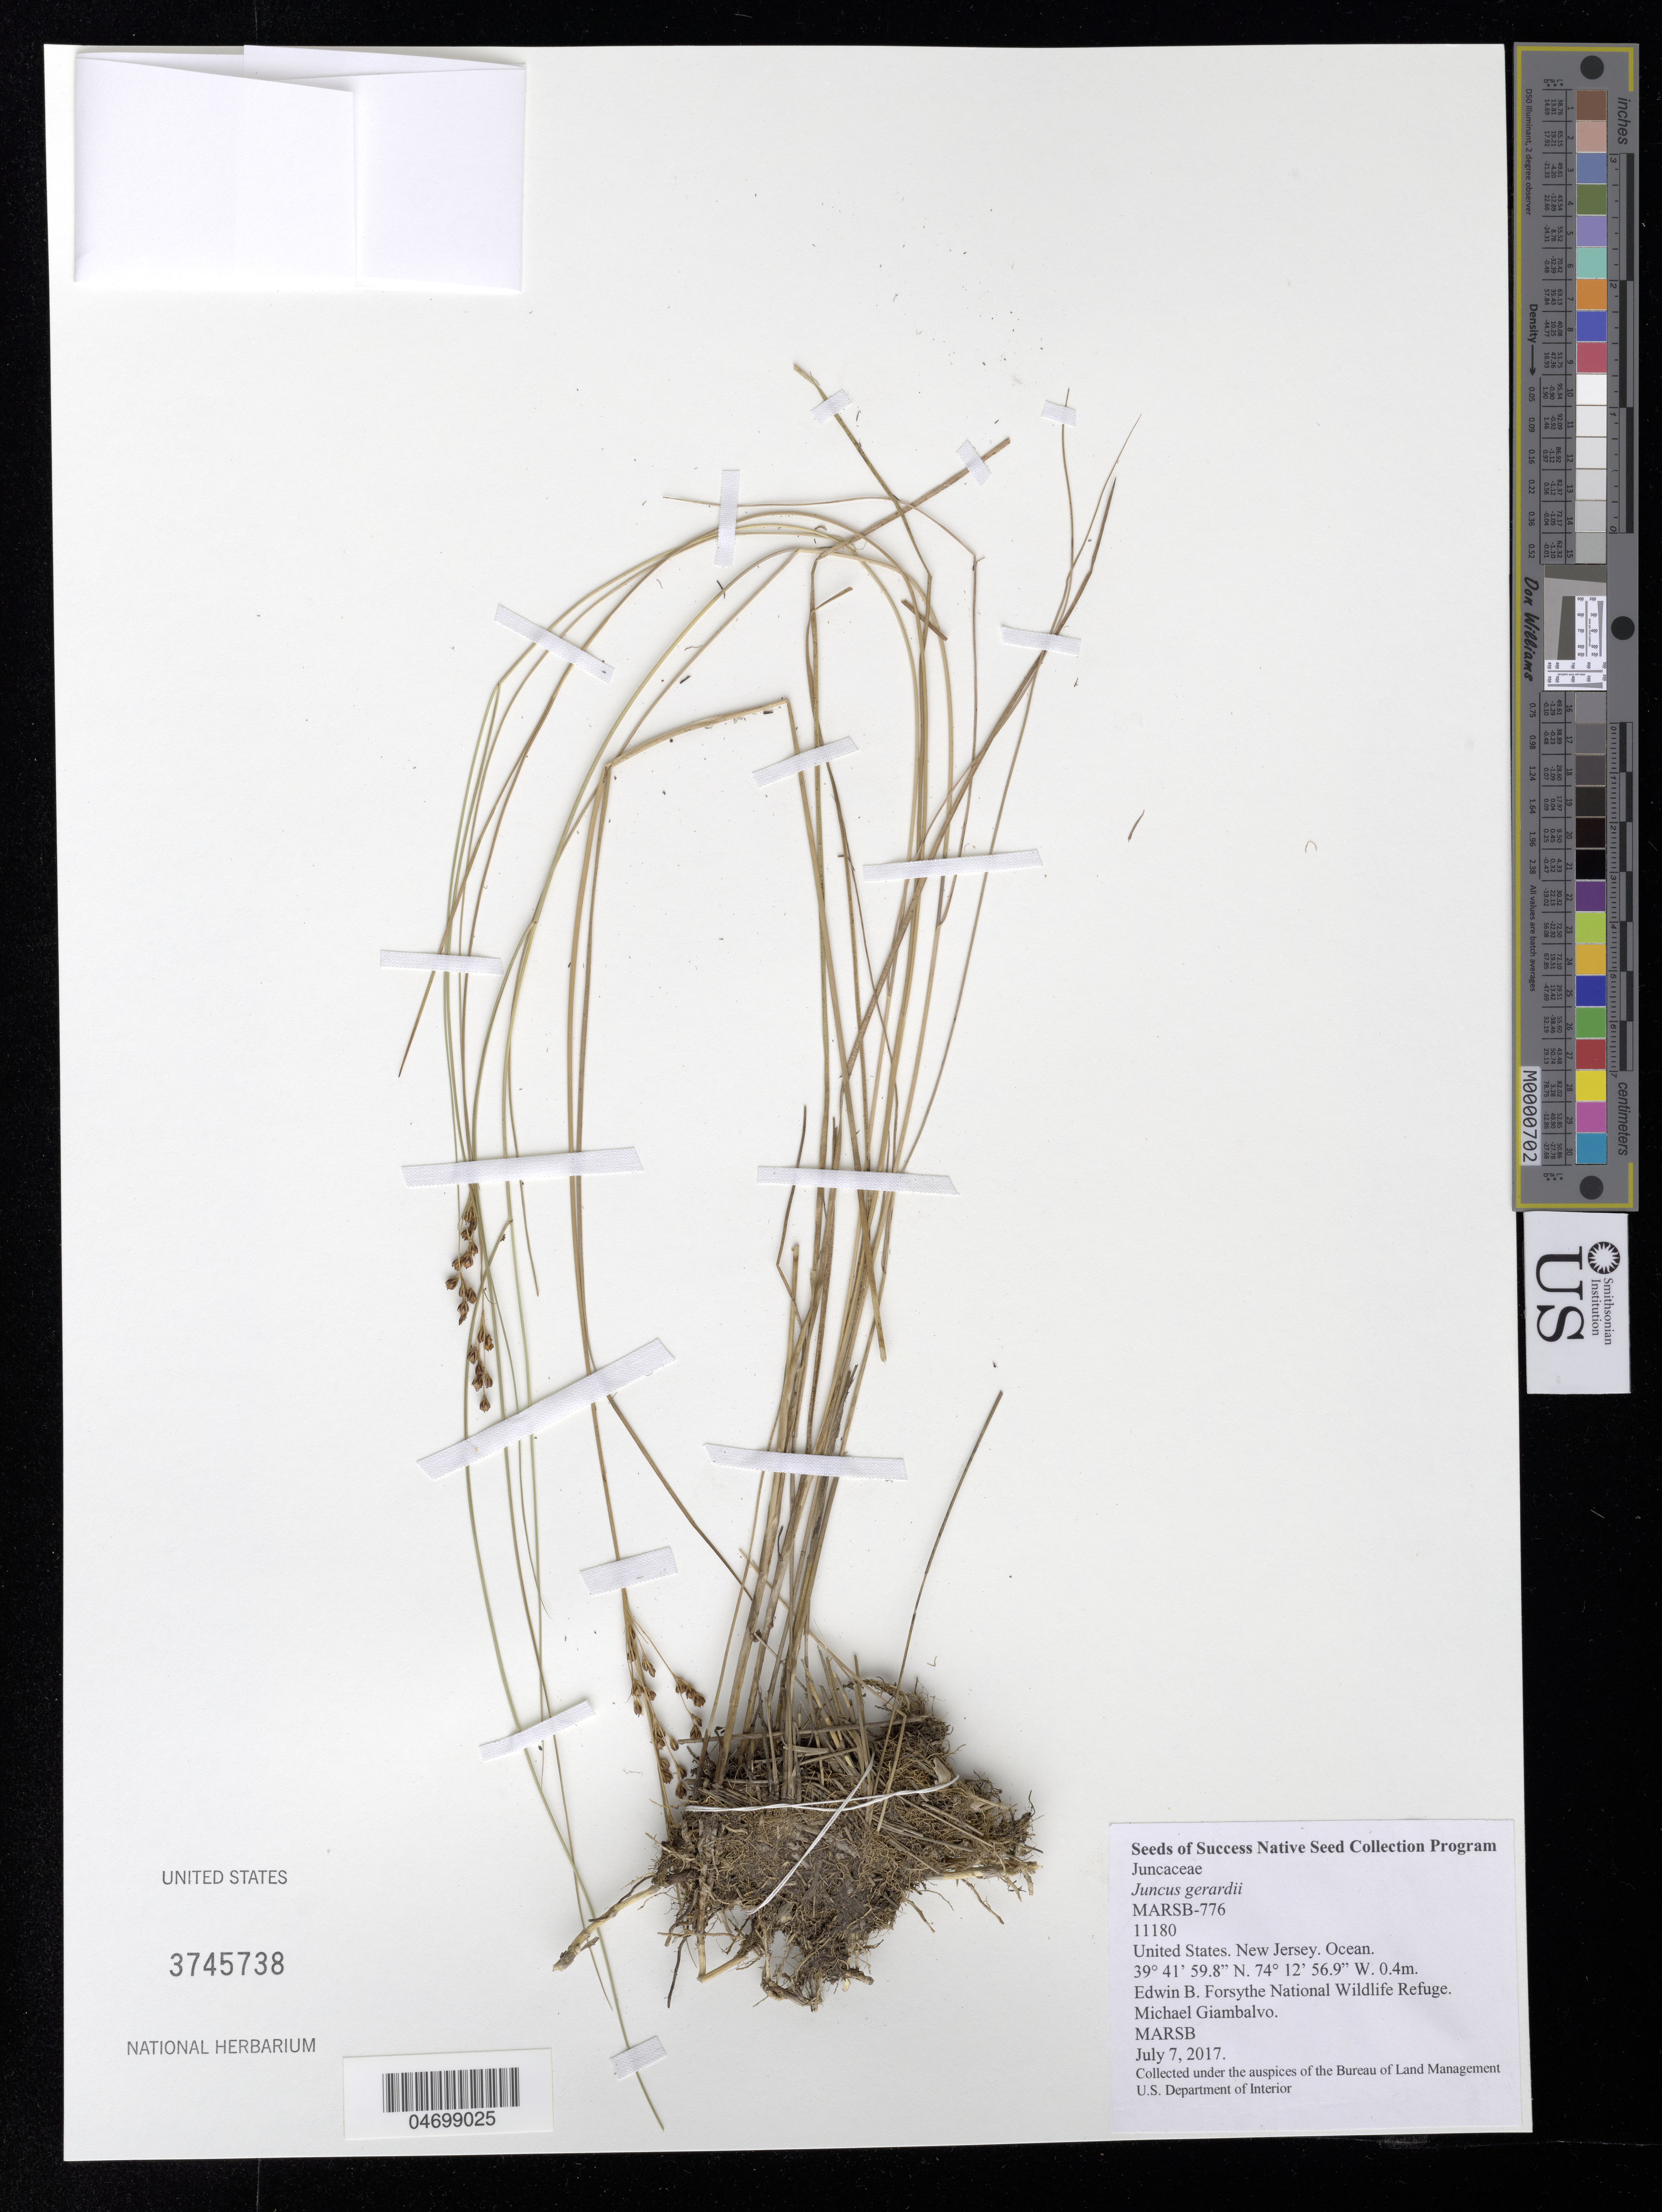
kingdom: Plantae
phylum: Tracheophyta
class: Liliopsida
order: Poales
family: Juncaceae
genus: Juncus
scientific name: Juncus gerardi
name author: Loisel.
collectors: M. Giambalvo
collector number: MARSB-776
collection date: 2017-07-07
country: United States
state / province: New Jersey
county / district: Ocean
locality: Edwin B. Forsythe National Wildlife Refuge, Beach avenue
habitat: Tidal brackish/salt marsh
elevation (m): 0.4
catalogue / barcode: US 3745738